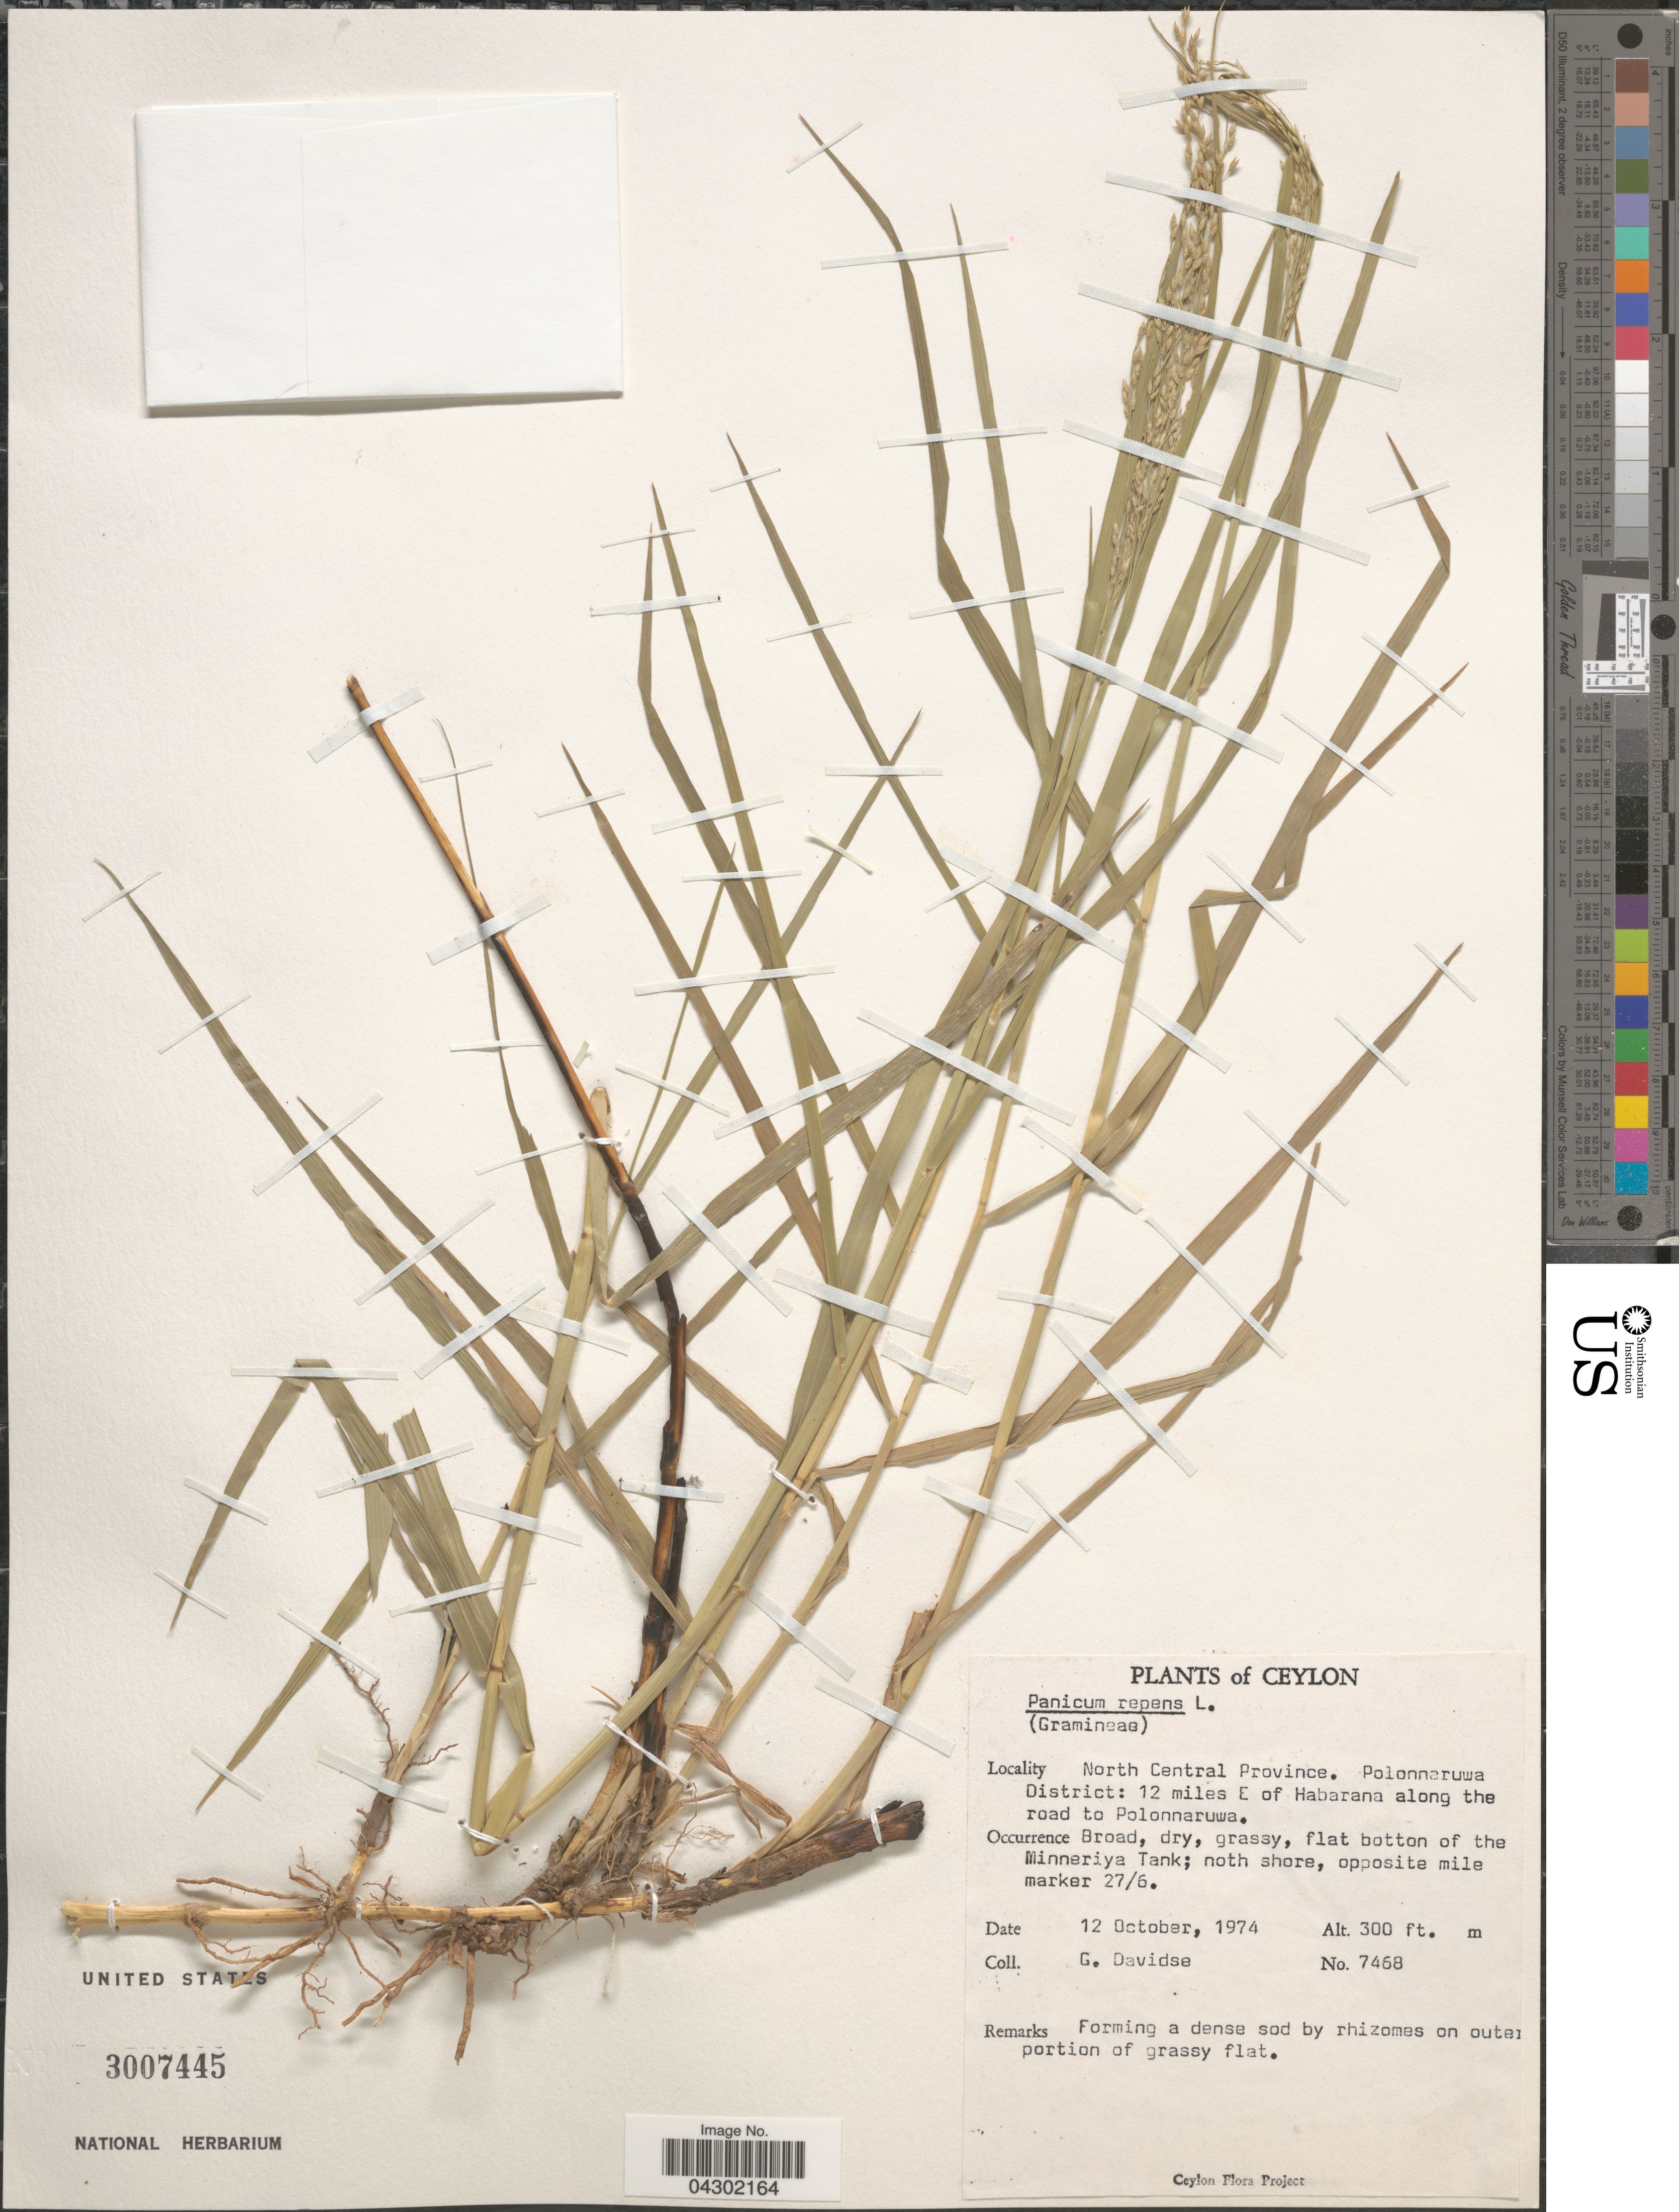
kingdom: Plantae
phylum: Tracheophyta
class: Liliopsida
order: Poales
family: Poaceae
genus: Panicum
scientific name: Panicum repens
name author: L.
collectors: G. Davidse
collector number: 7468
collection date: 1974-10-12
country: Sri Lanka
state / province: North Central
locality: Ceylon. Polonnaruwa District: 12 miles E of Habarana along the road to Polonnaruwa. Broad, dry, grassy, flat botton of the Minneriya Tank; north shore, opposite mile marker 27/6.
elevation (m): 91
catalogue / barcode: US 3007445